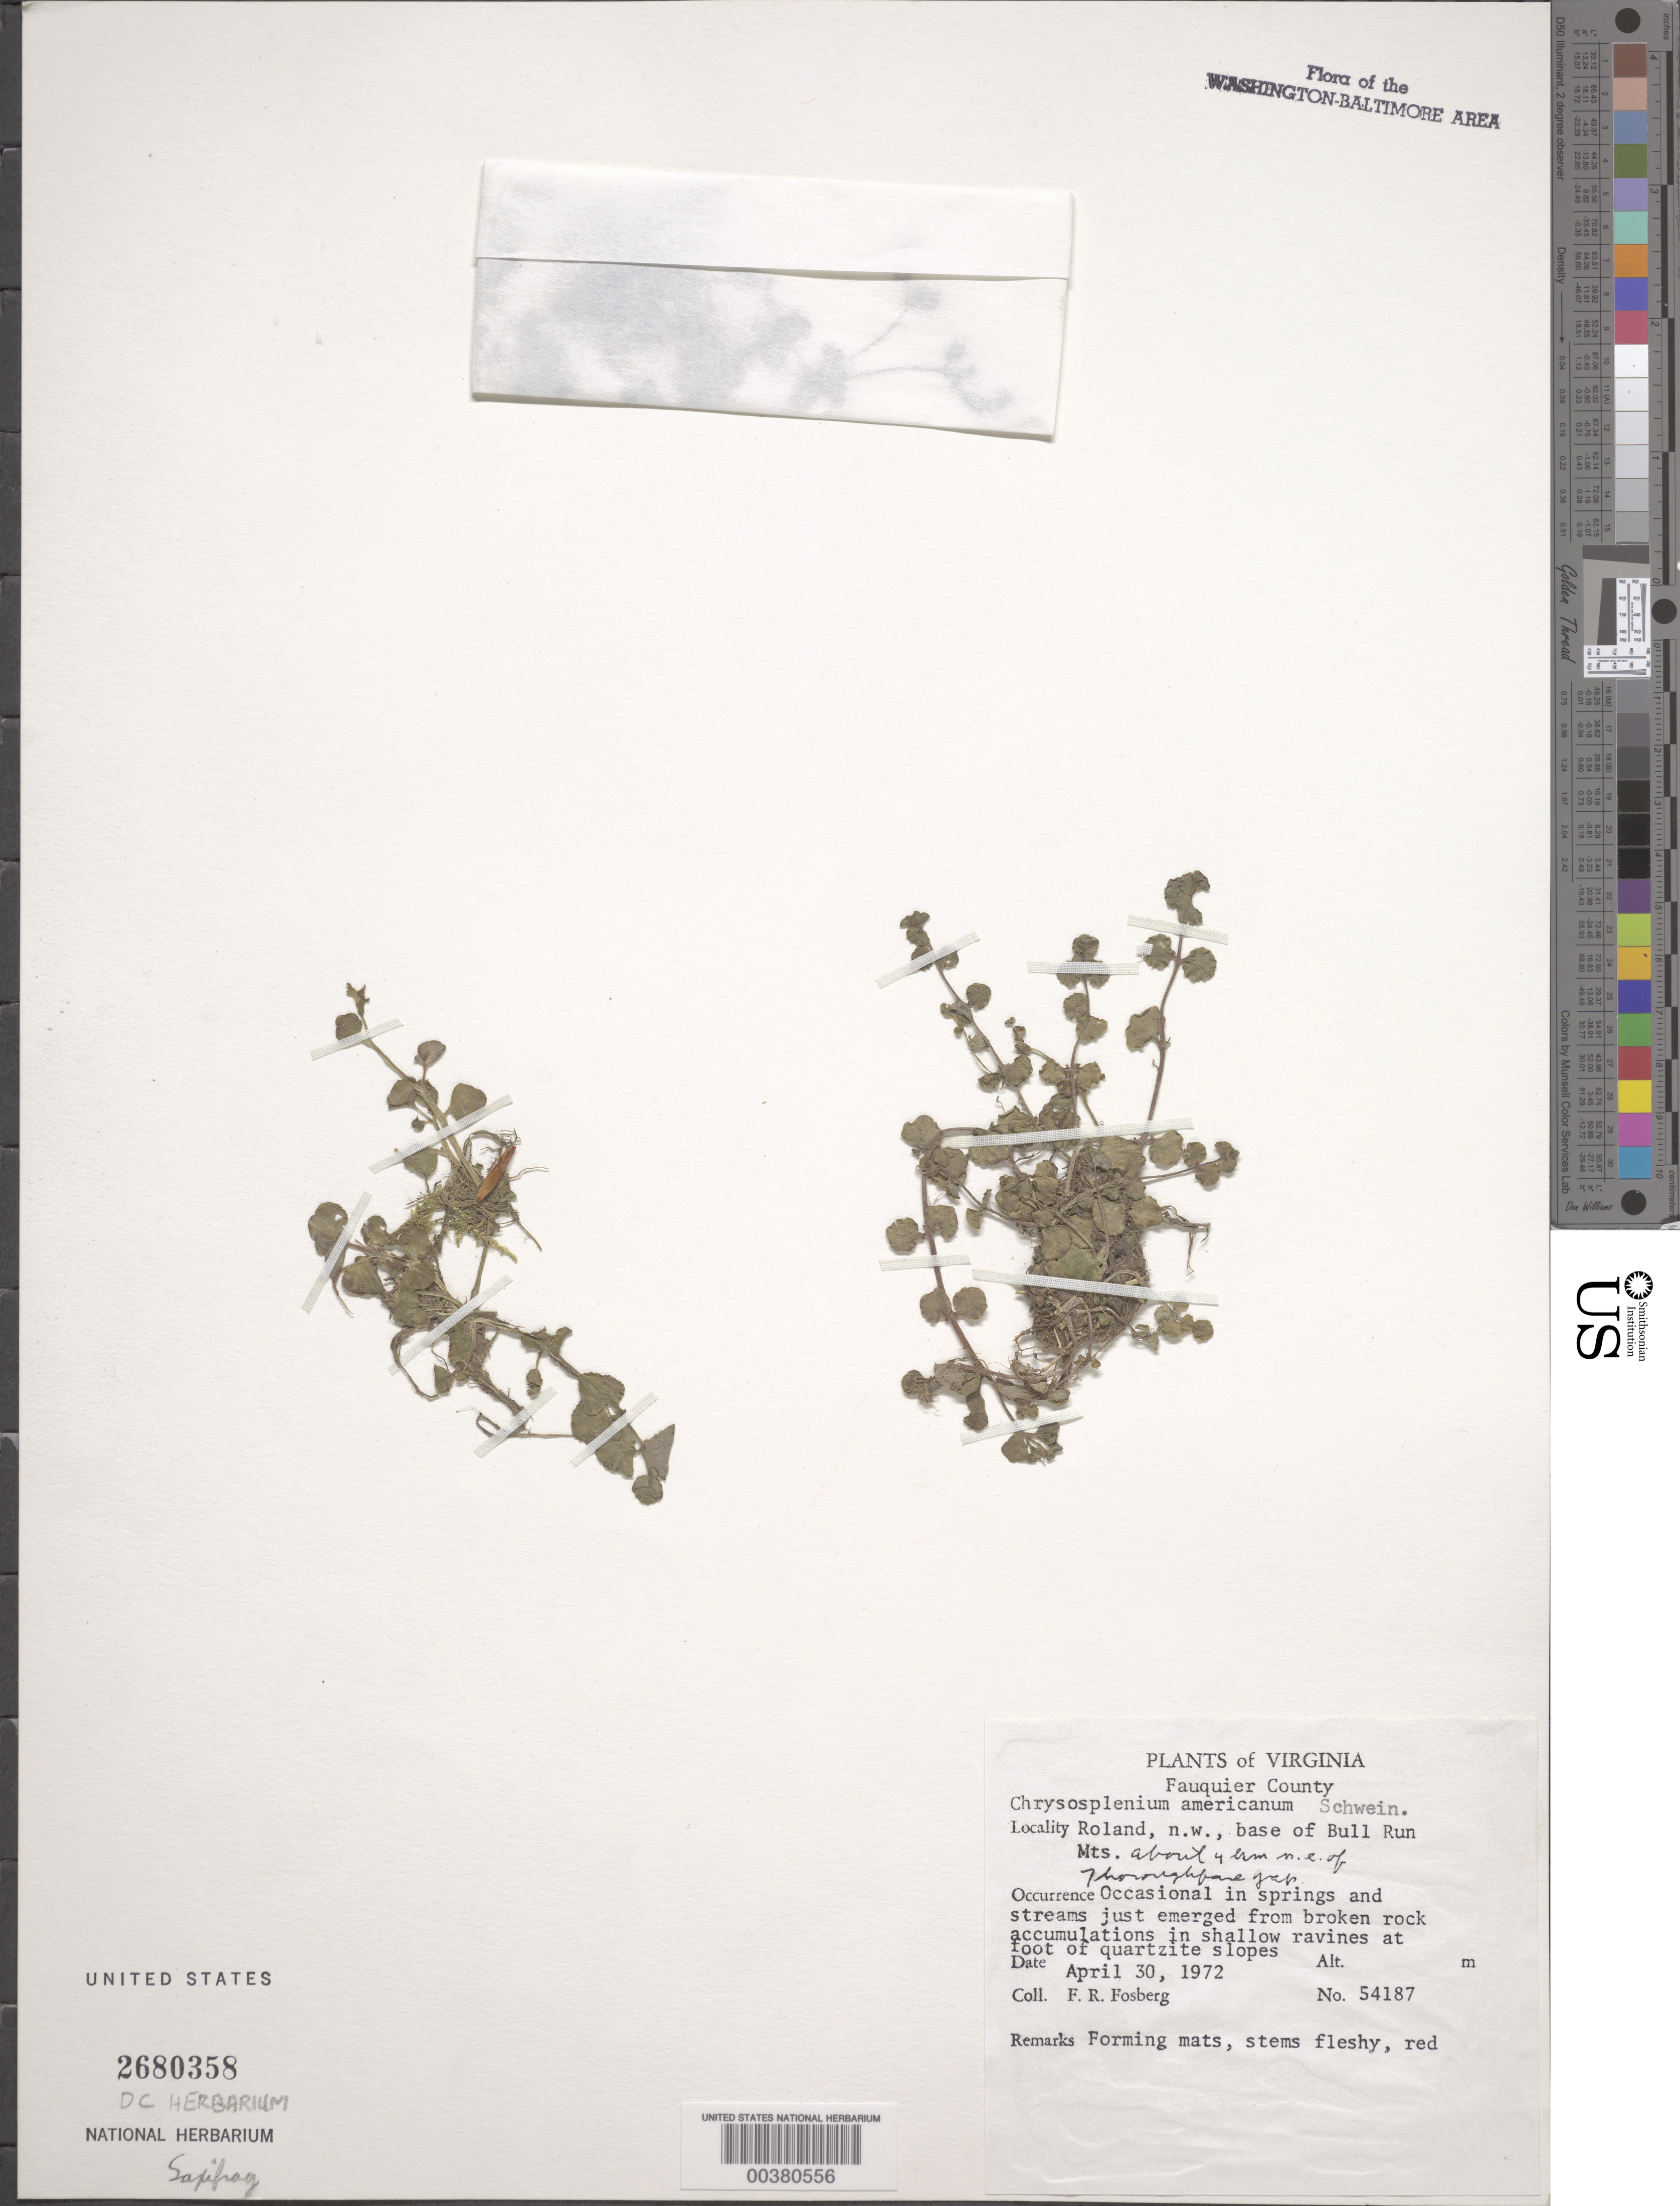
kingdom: Plantae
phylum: Tracheophyta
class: Magnoliopsida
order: Saxifragales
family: Saxifragaceae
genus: Chrysosplenium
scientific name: Chrysosplenium americanum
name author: Schwein.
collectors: F. R. Fosberg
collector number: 54187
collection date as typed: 30 Apr 1972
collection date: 1972-04-30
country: United States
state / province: Virginia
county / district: Fauquier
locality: Roland Center, Bull Run Mountains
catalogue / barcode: US 2680358